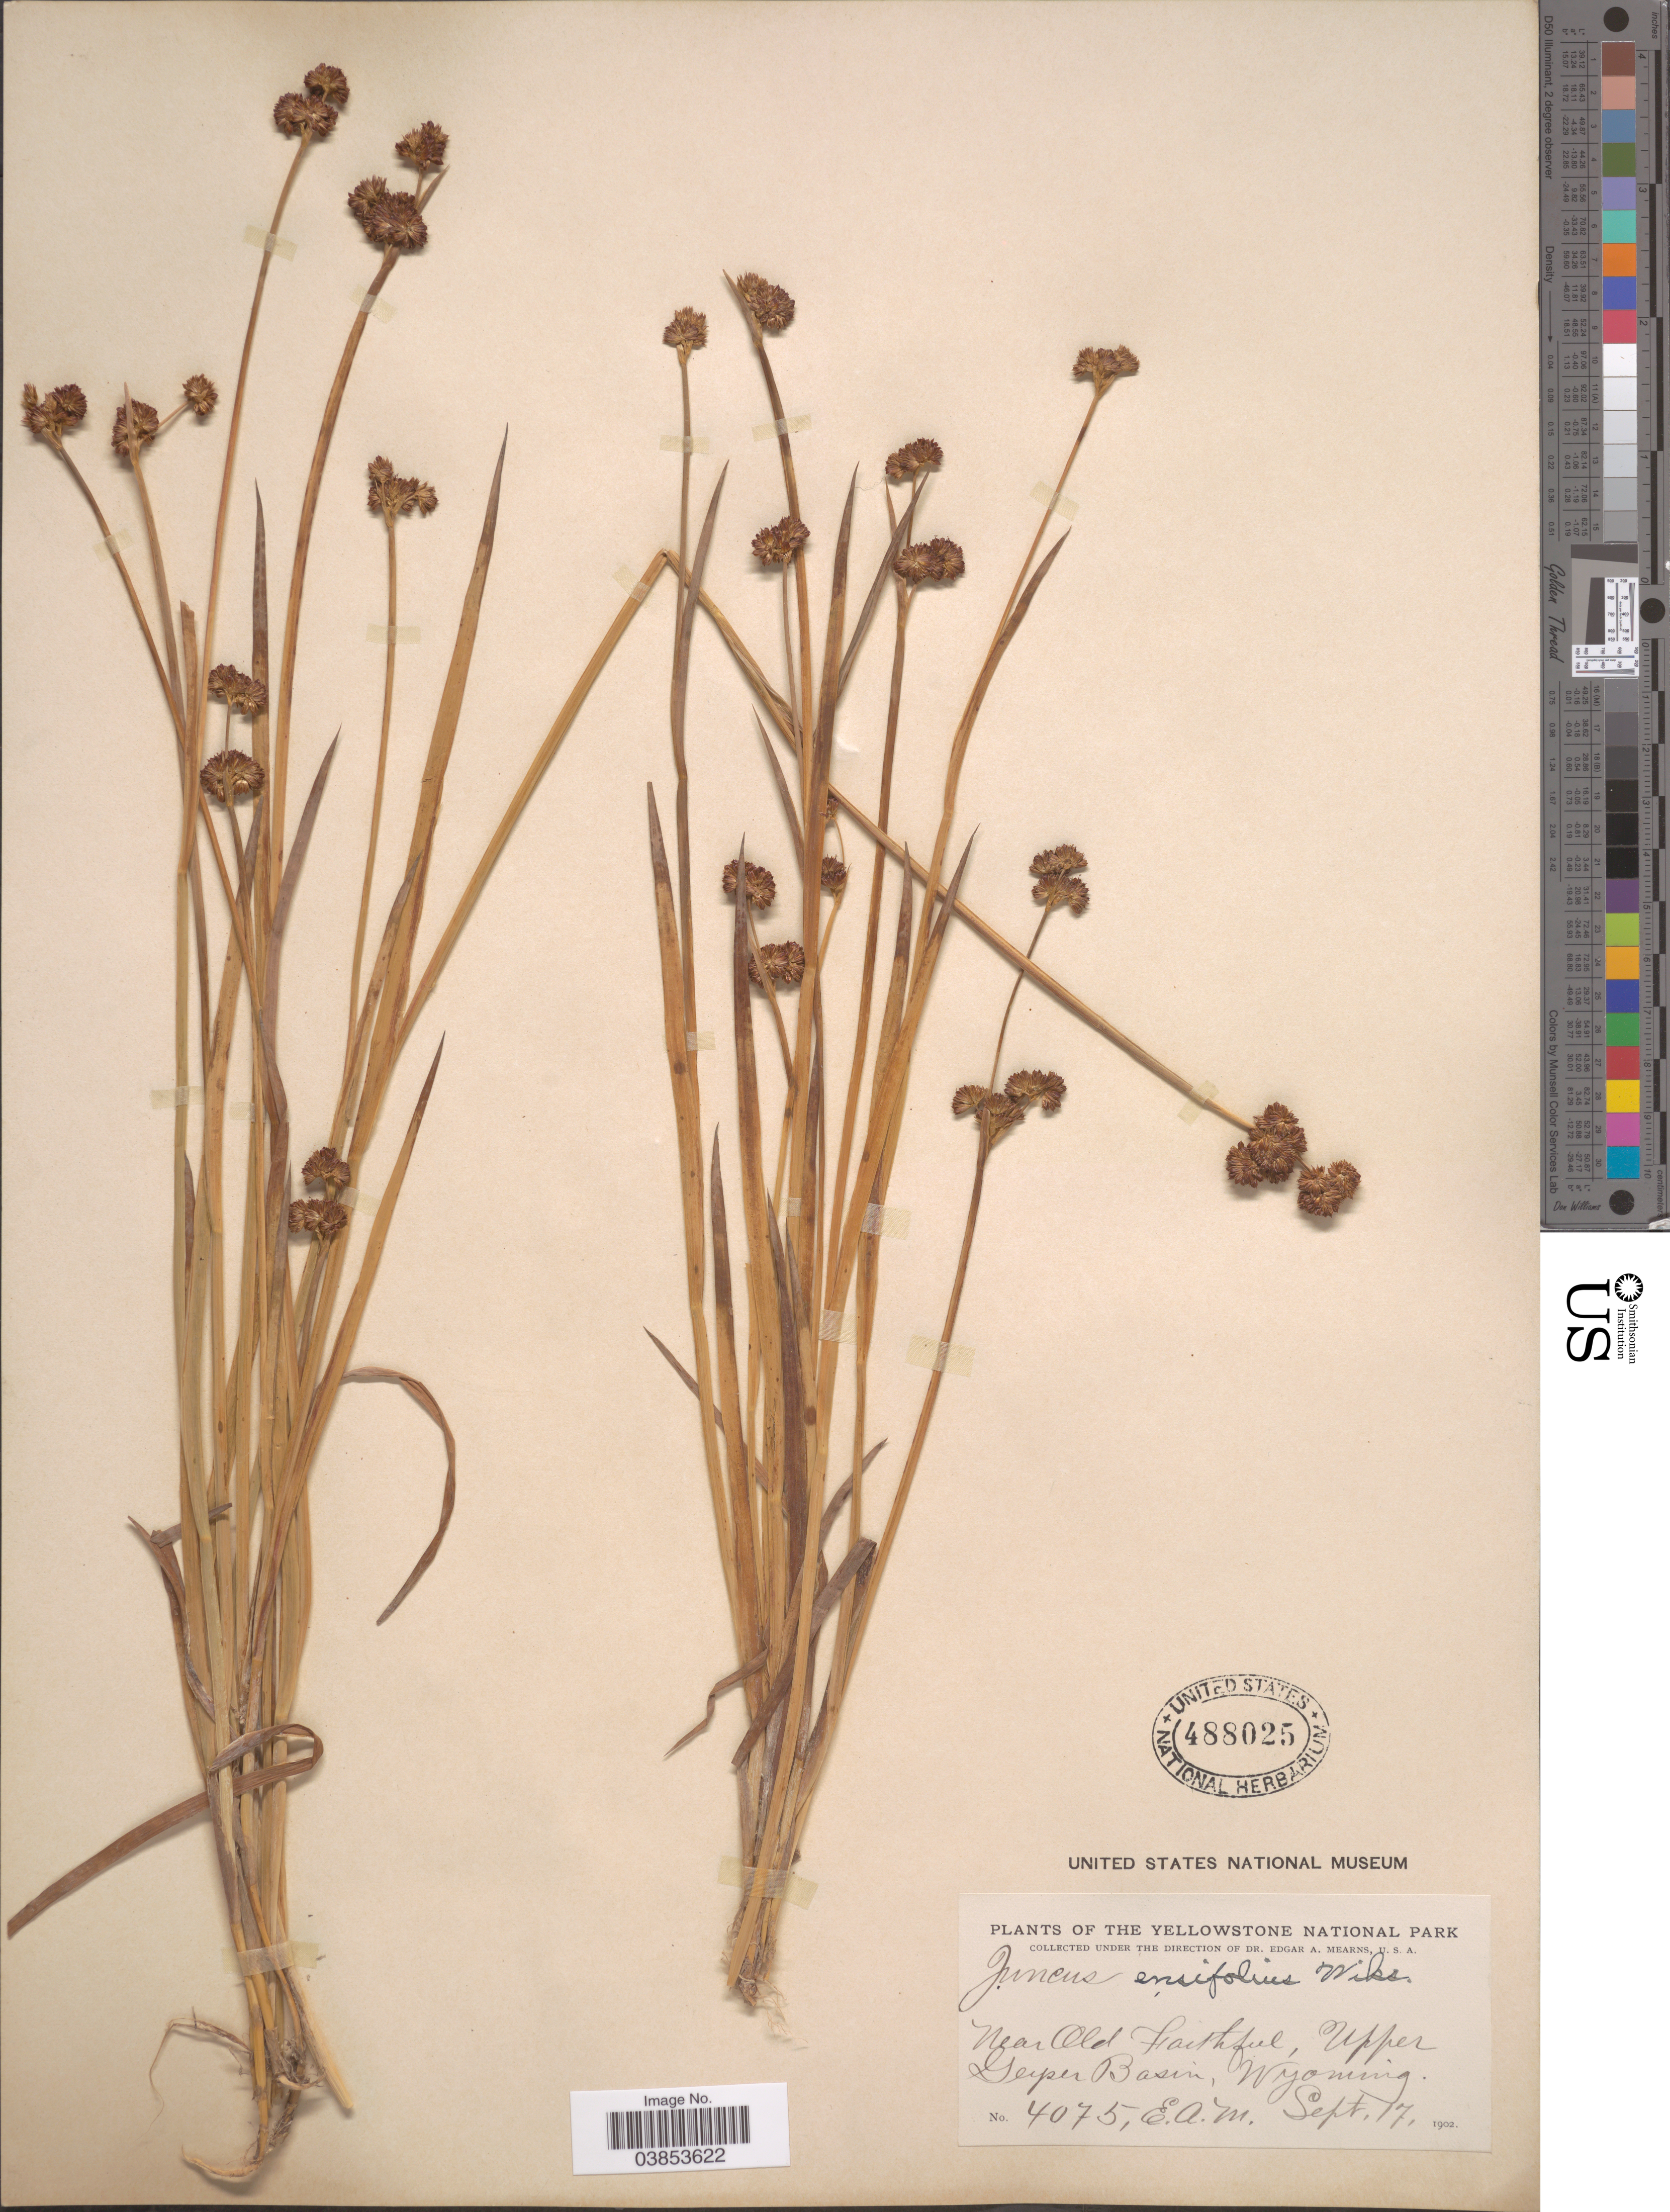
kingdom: Plantae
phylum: Tracheophyta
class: Liliopsida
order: Poales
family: Juncaceae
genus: Juncus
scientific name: Juncus ensifolius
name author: Wikstr.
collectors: E. A. Mearns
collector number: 4075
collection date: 1902-09-17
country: United States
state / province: Wyoming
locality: Yellowstone National Park. Near Old Faithful, Upper Geyser Basin.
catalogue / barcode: US 488025